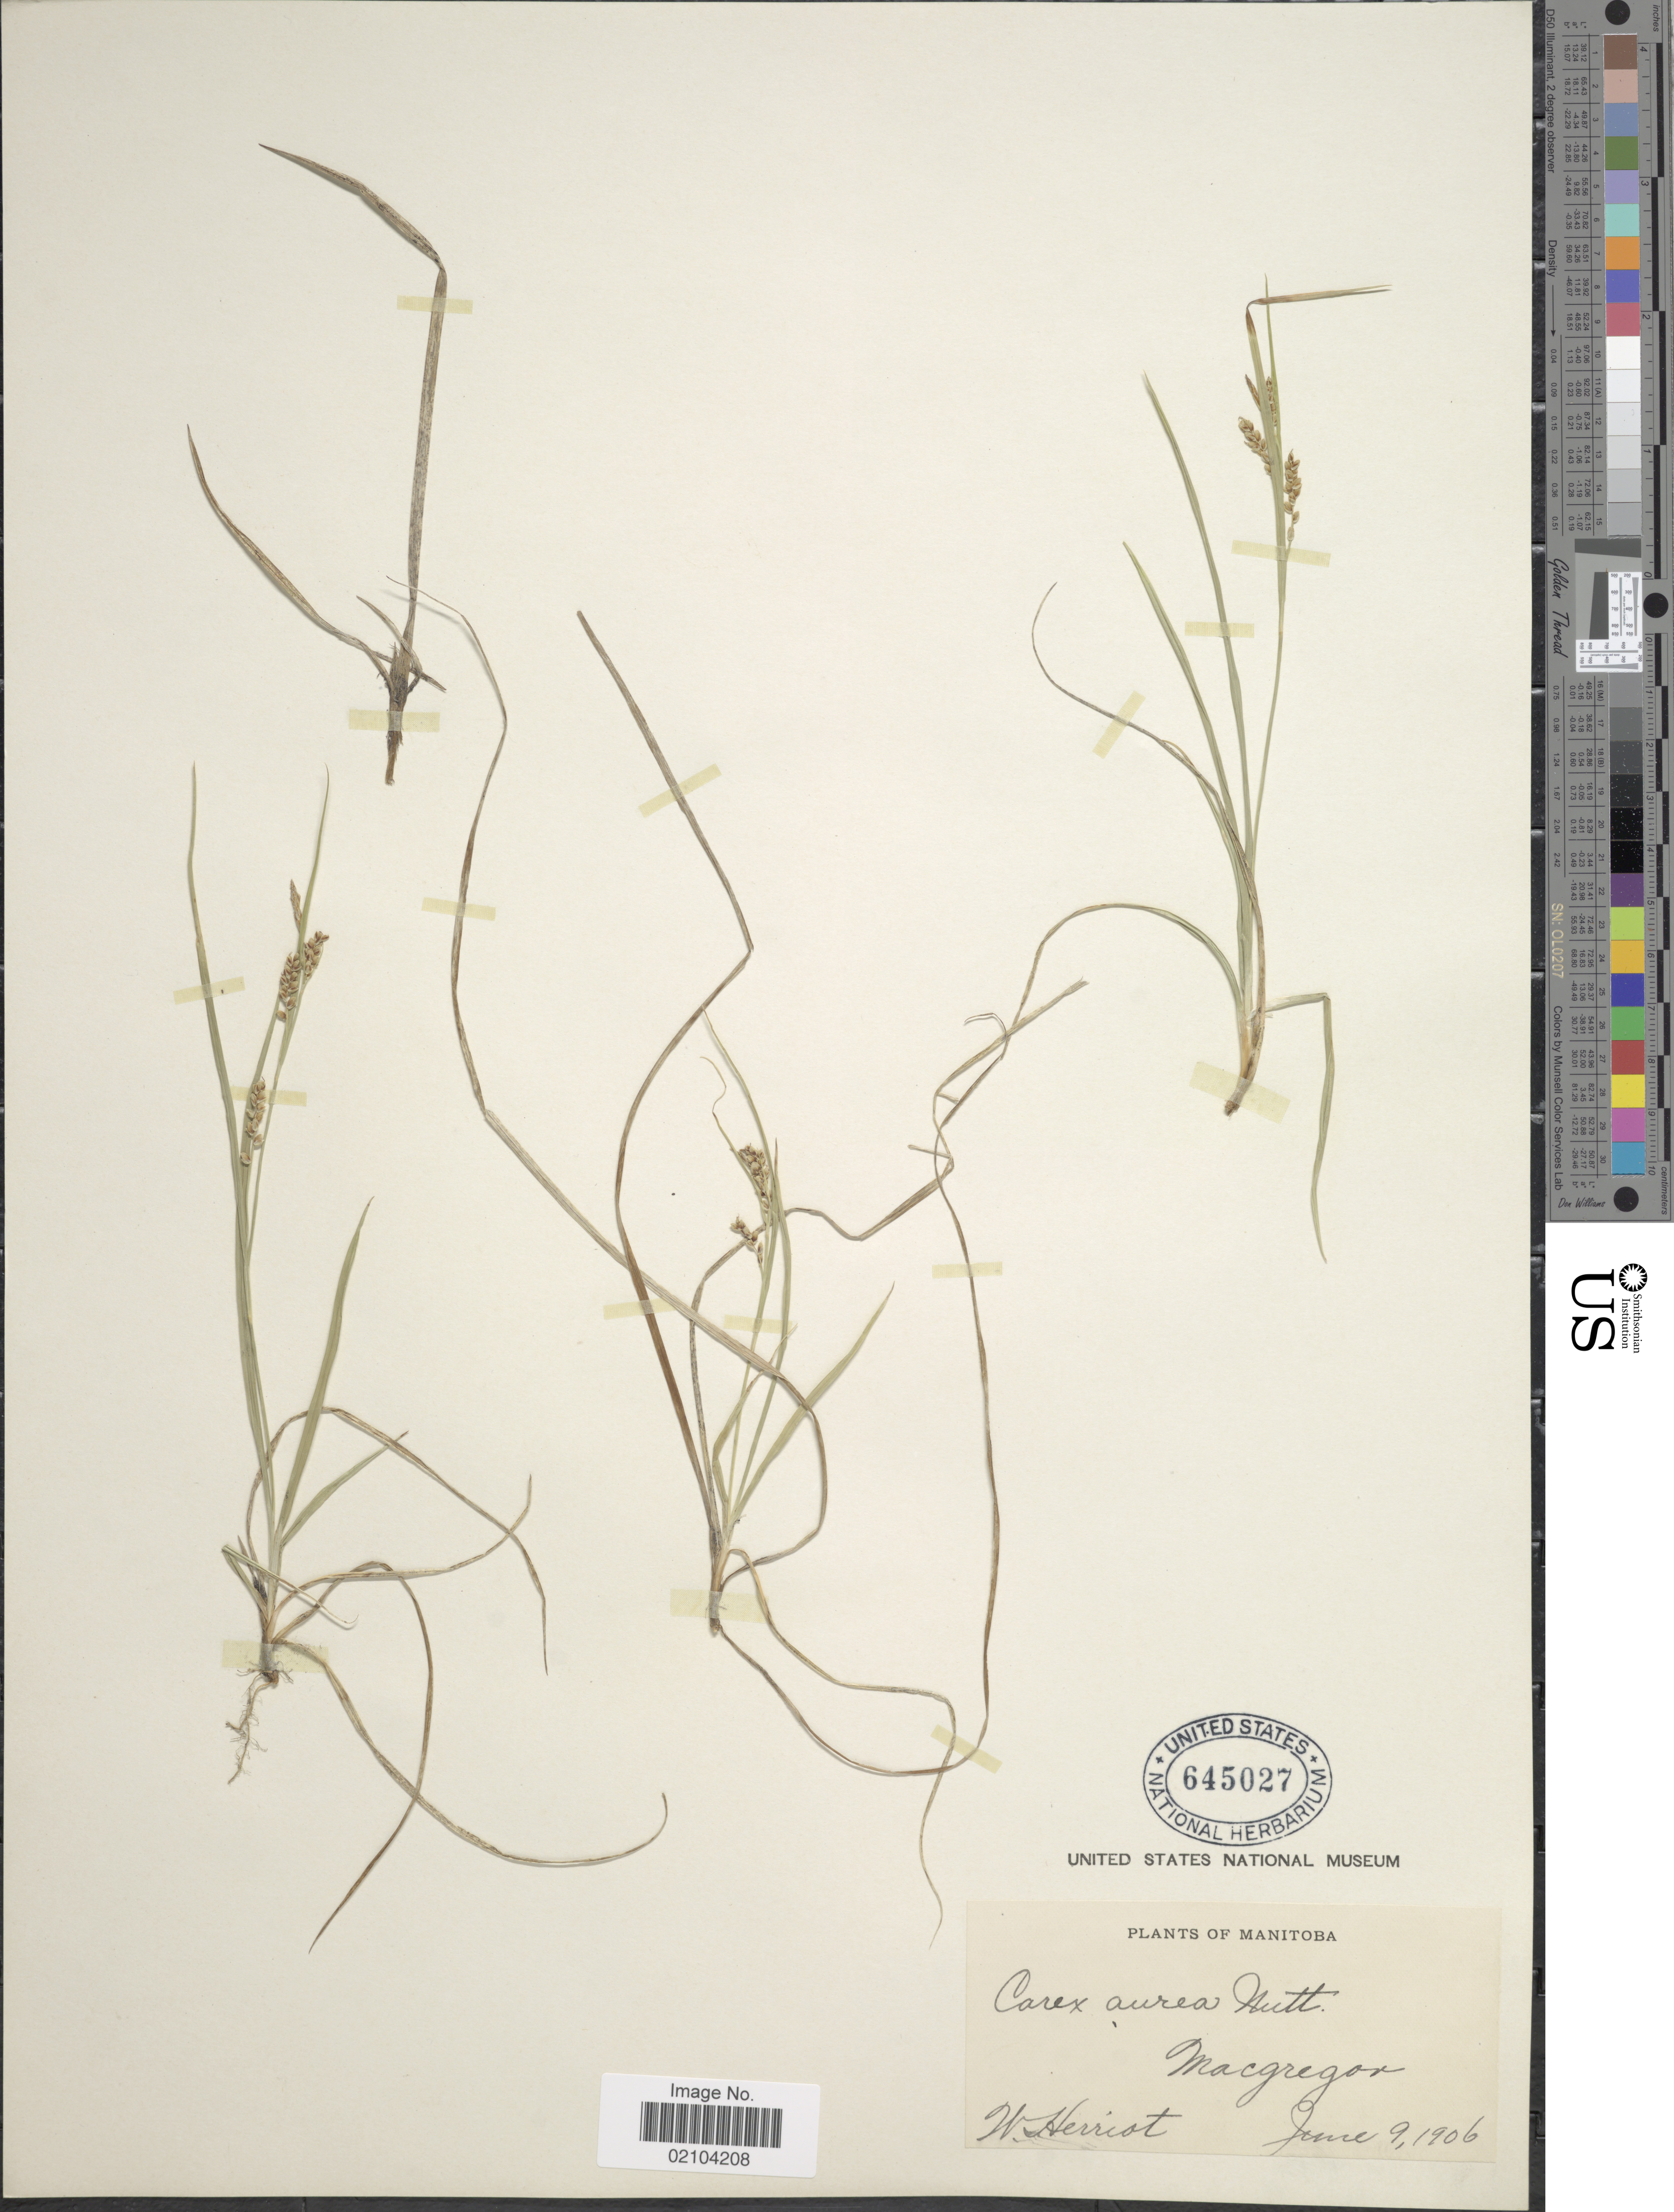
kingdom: Plantae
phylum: Tracheophyta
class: Liliopsida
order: Poales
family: Cyperaceae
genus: Carex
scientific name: Carex aurea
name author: Nutt.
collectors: W. Herriot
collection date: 1906-06-09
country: Canada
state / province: Manitoba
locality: Manitoba.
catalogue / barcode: US 645027